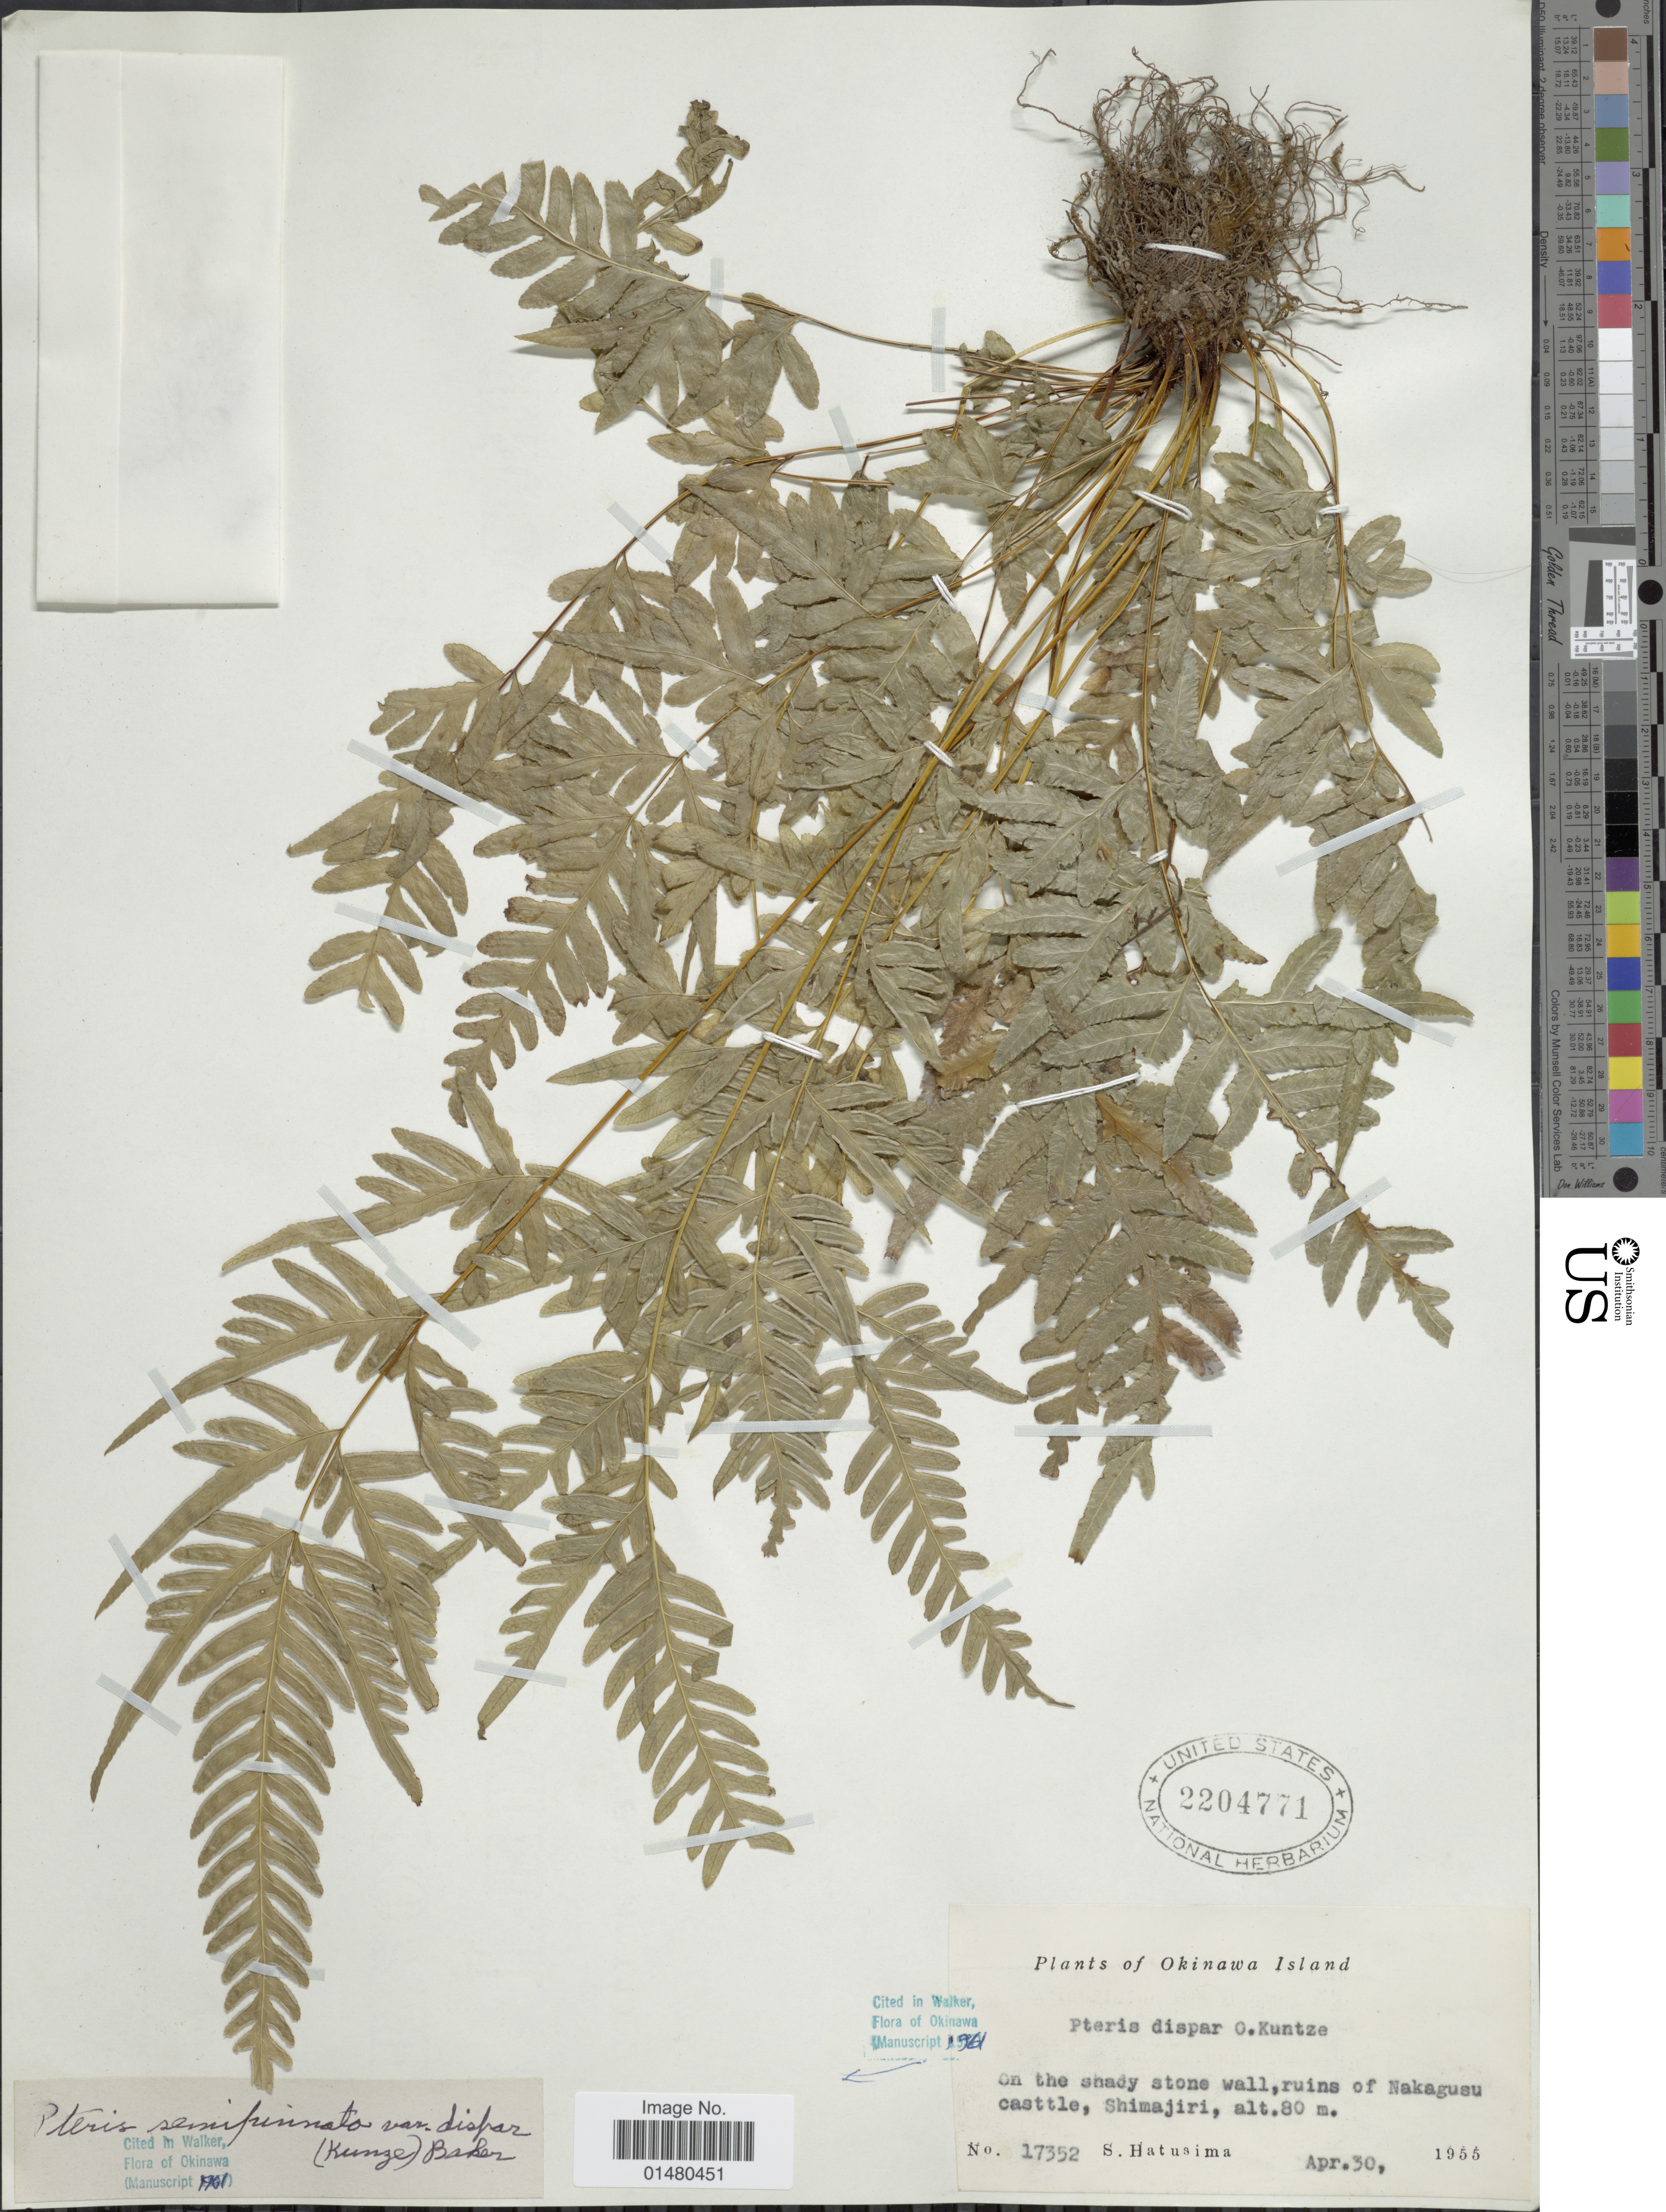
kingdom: Plantae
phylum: Tracheophyta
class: Polypodiopsida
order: Polypodiales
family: Pteridaceae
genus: Pteris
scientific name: Pteris dispar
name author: Kunze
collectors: S. Hatusima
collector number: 17352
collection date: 1955-04-30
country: Japan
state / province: Okinawa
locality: Okinawa Island, ruins of Nakagusu casttle, Shimajiri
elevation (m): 80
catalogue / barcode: US 2204771